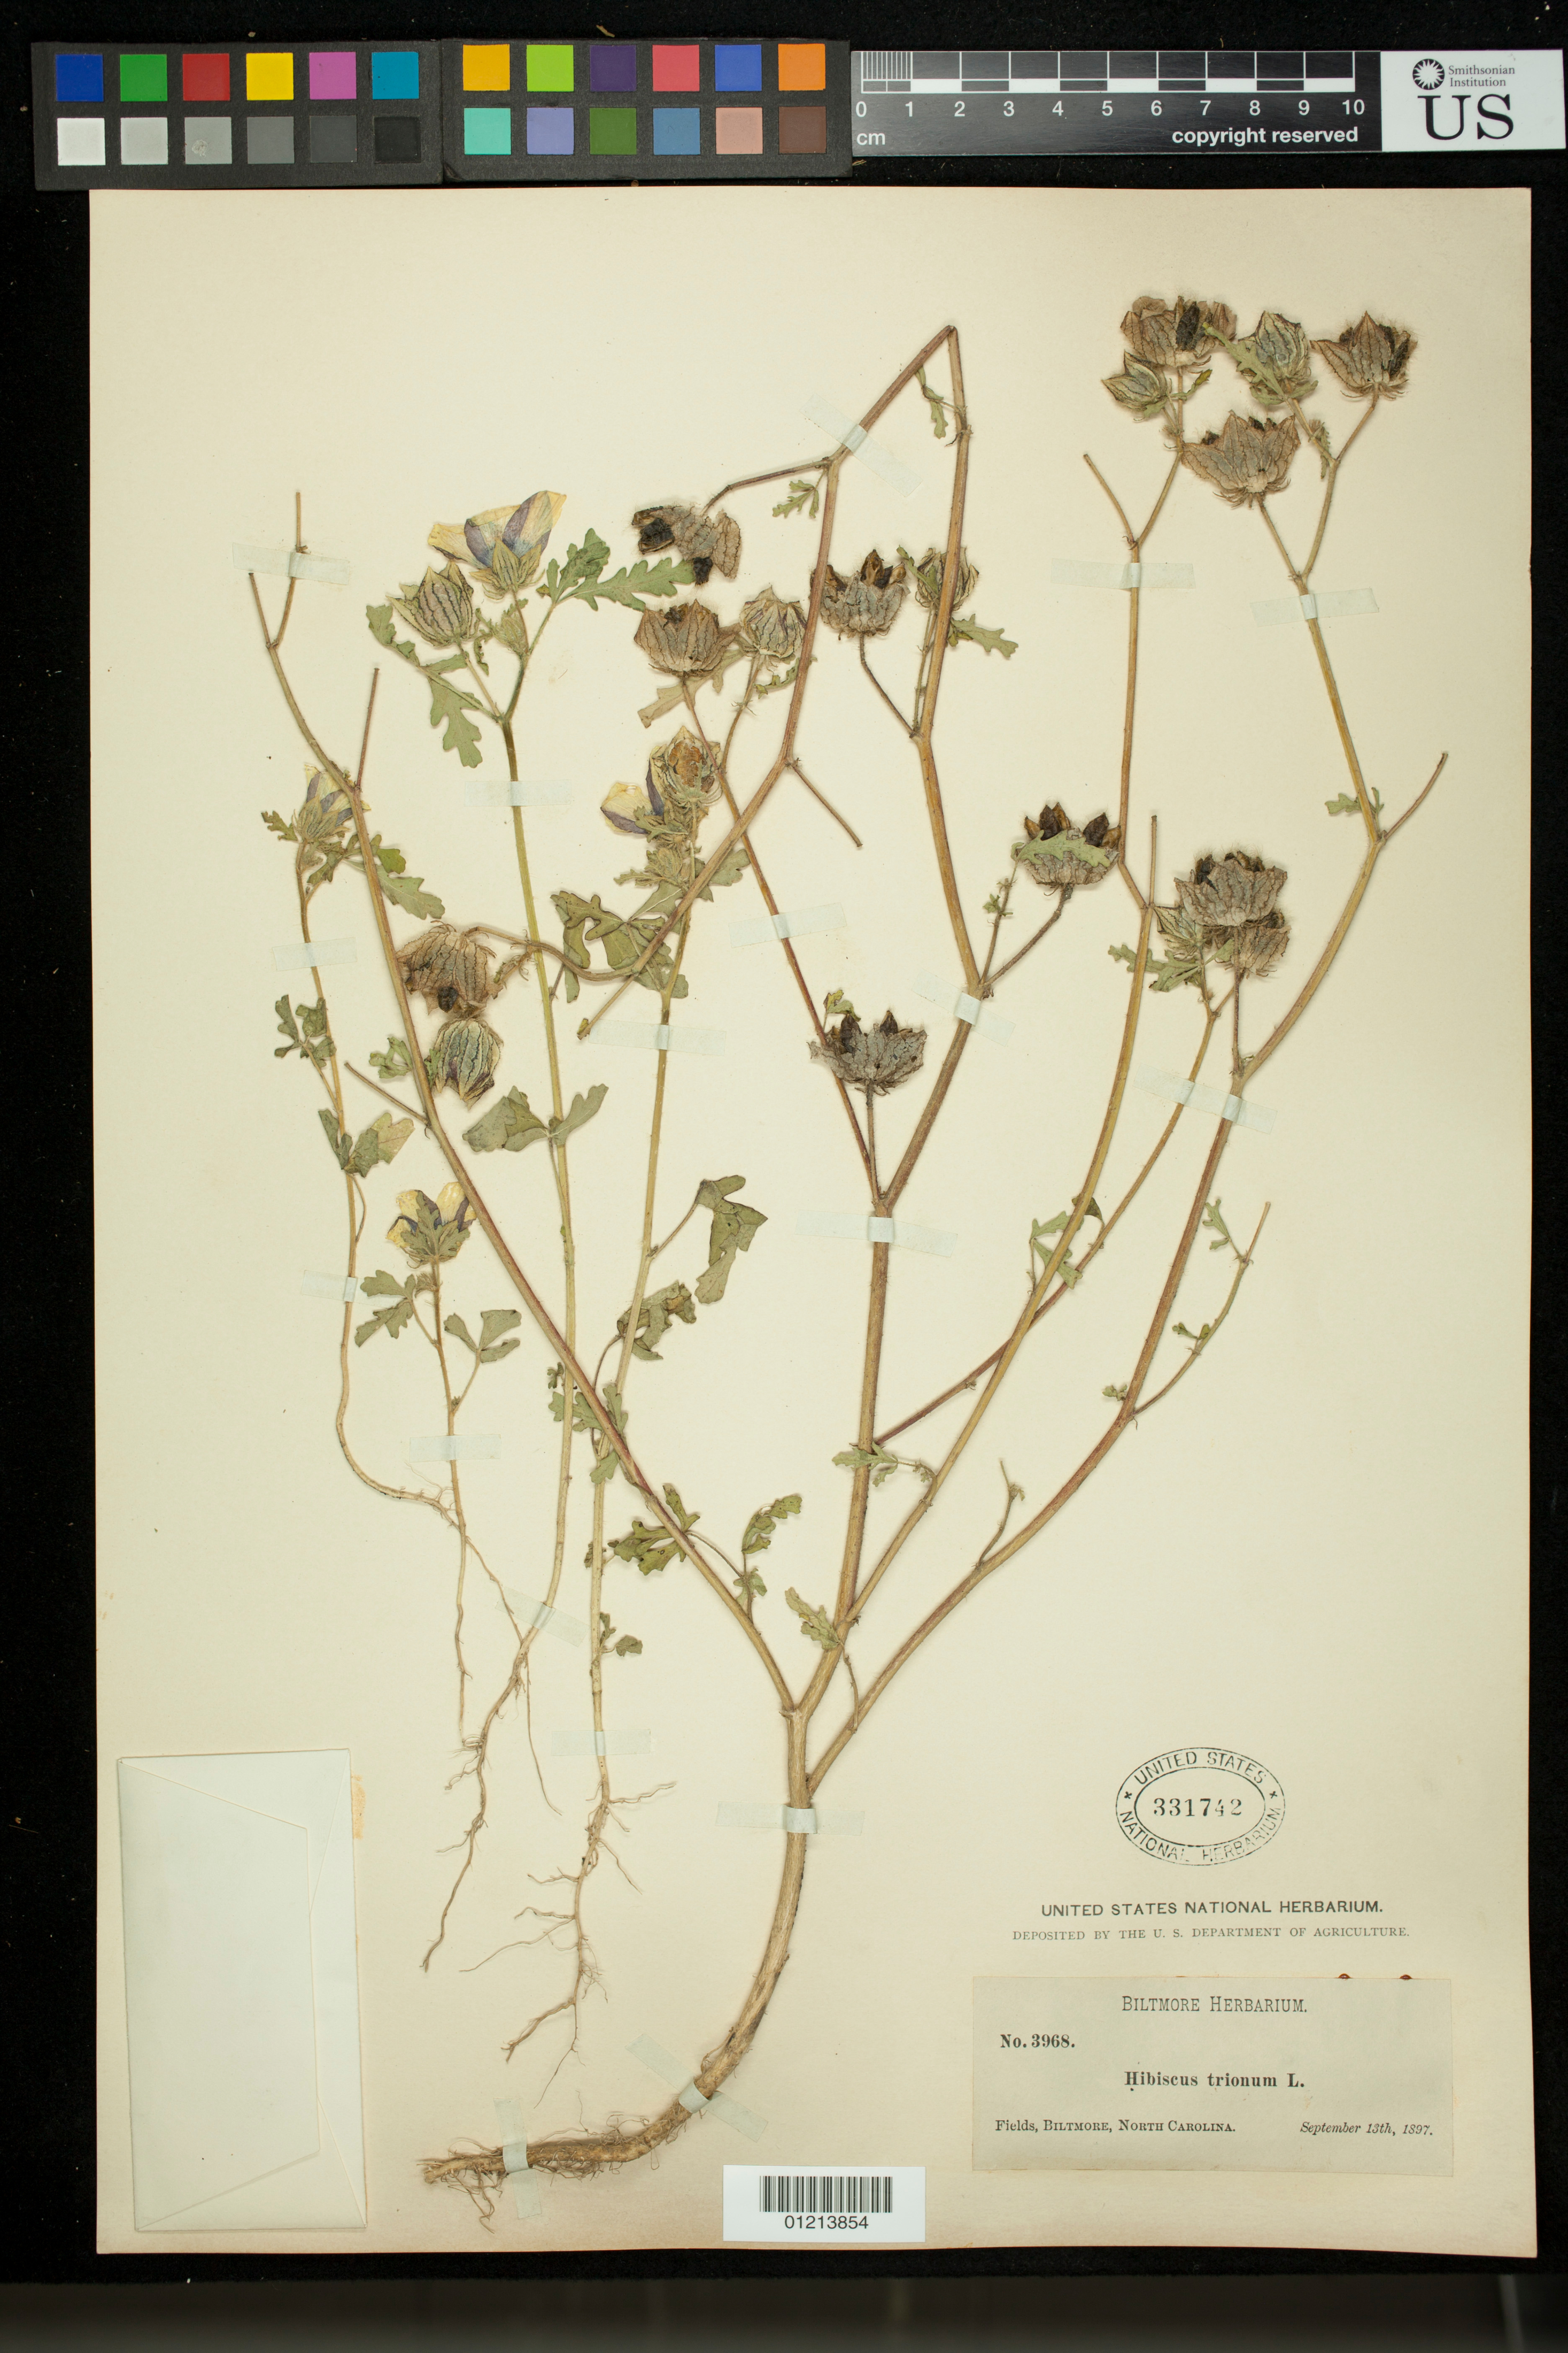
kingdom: Plantae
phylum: Tracheophyta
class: Magnoliopsida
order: Malvales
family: Malvaceae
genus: Hibiscus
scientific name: Hibiscus trionum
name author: L.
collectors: ex herb. Biltmore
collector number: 3968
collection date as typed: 13 Sep 1897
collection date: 1897-09-13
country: United States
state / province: North Carolina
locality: Fields, Biltmore, North Carolina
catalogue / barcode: US 331742